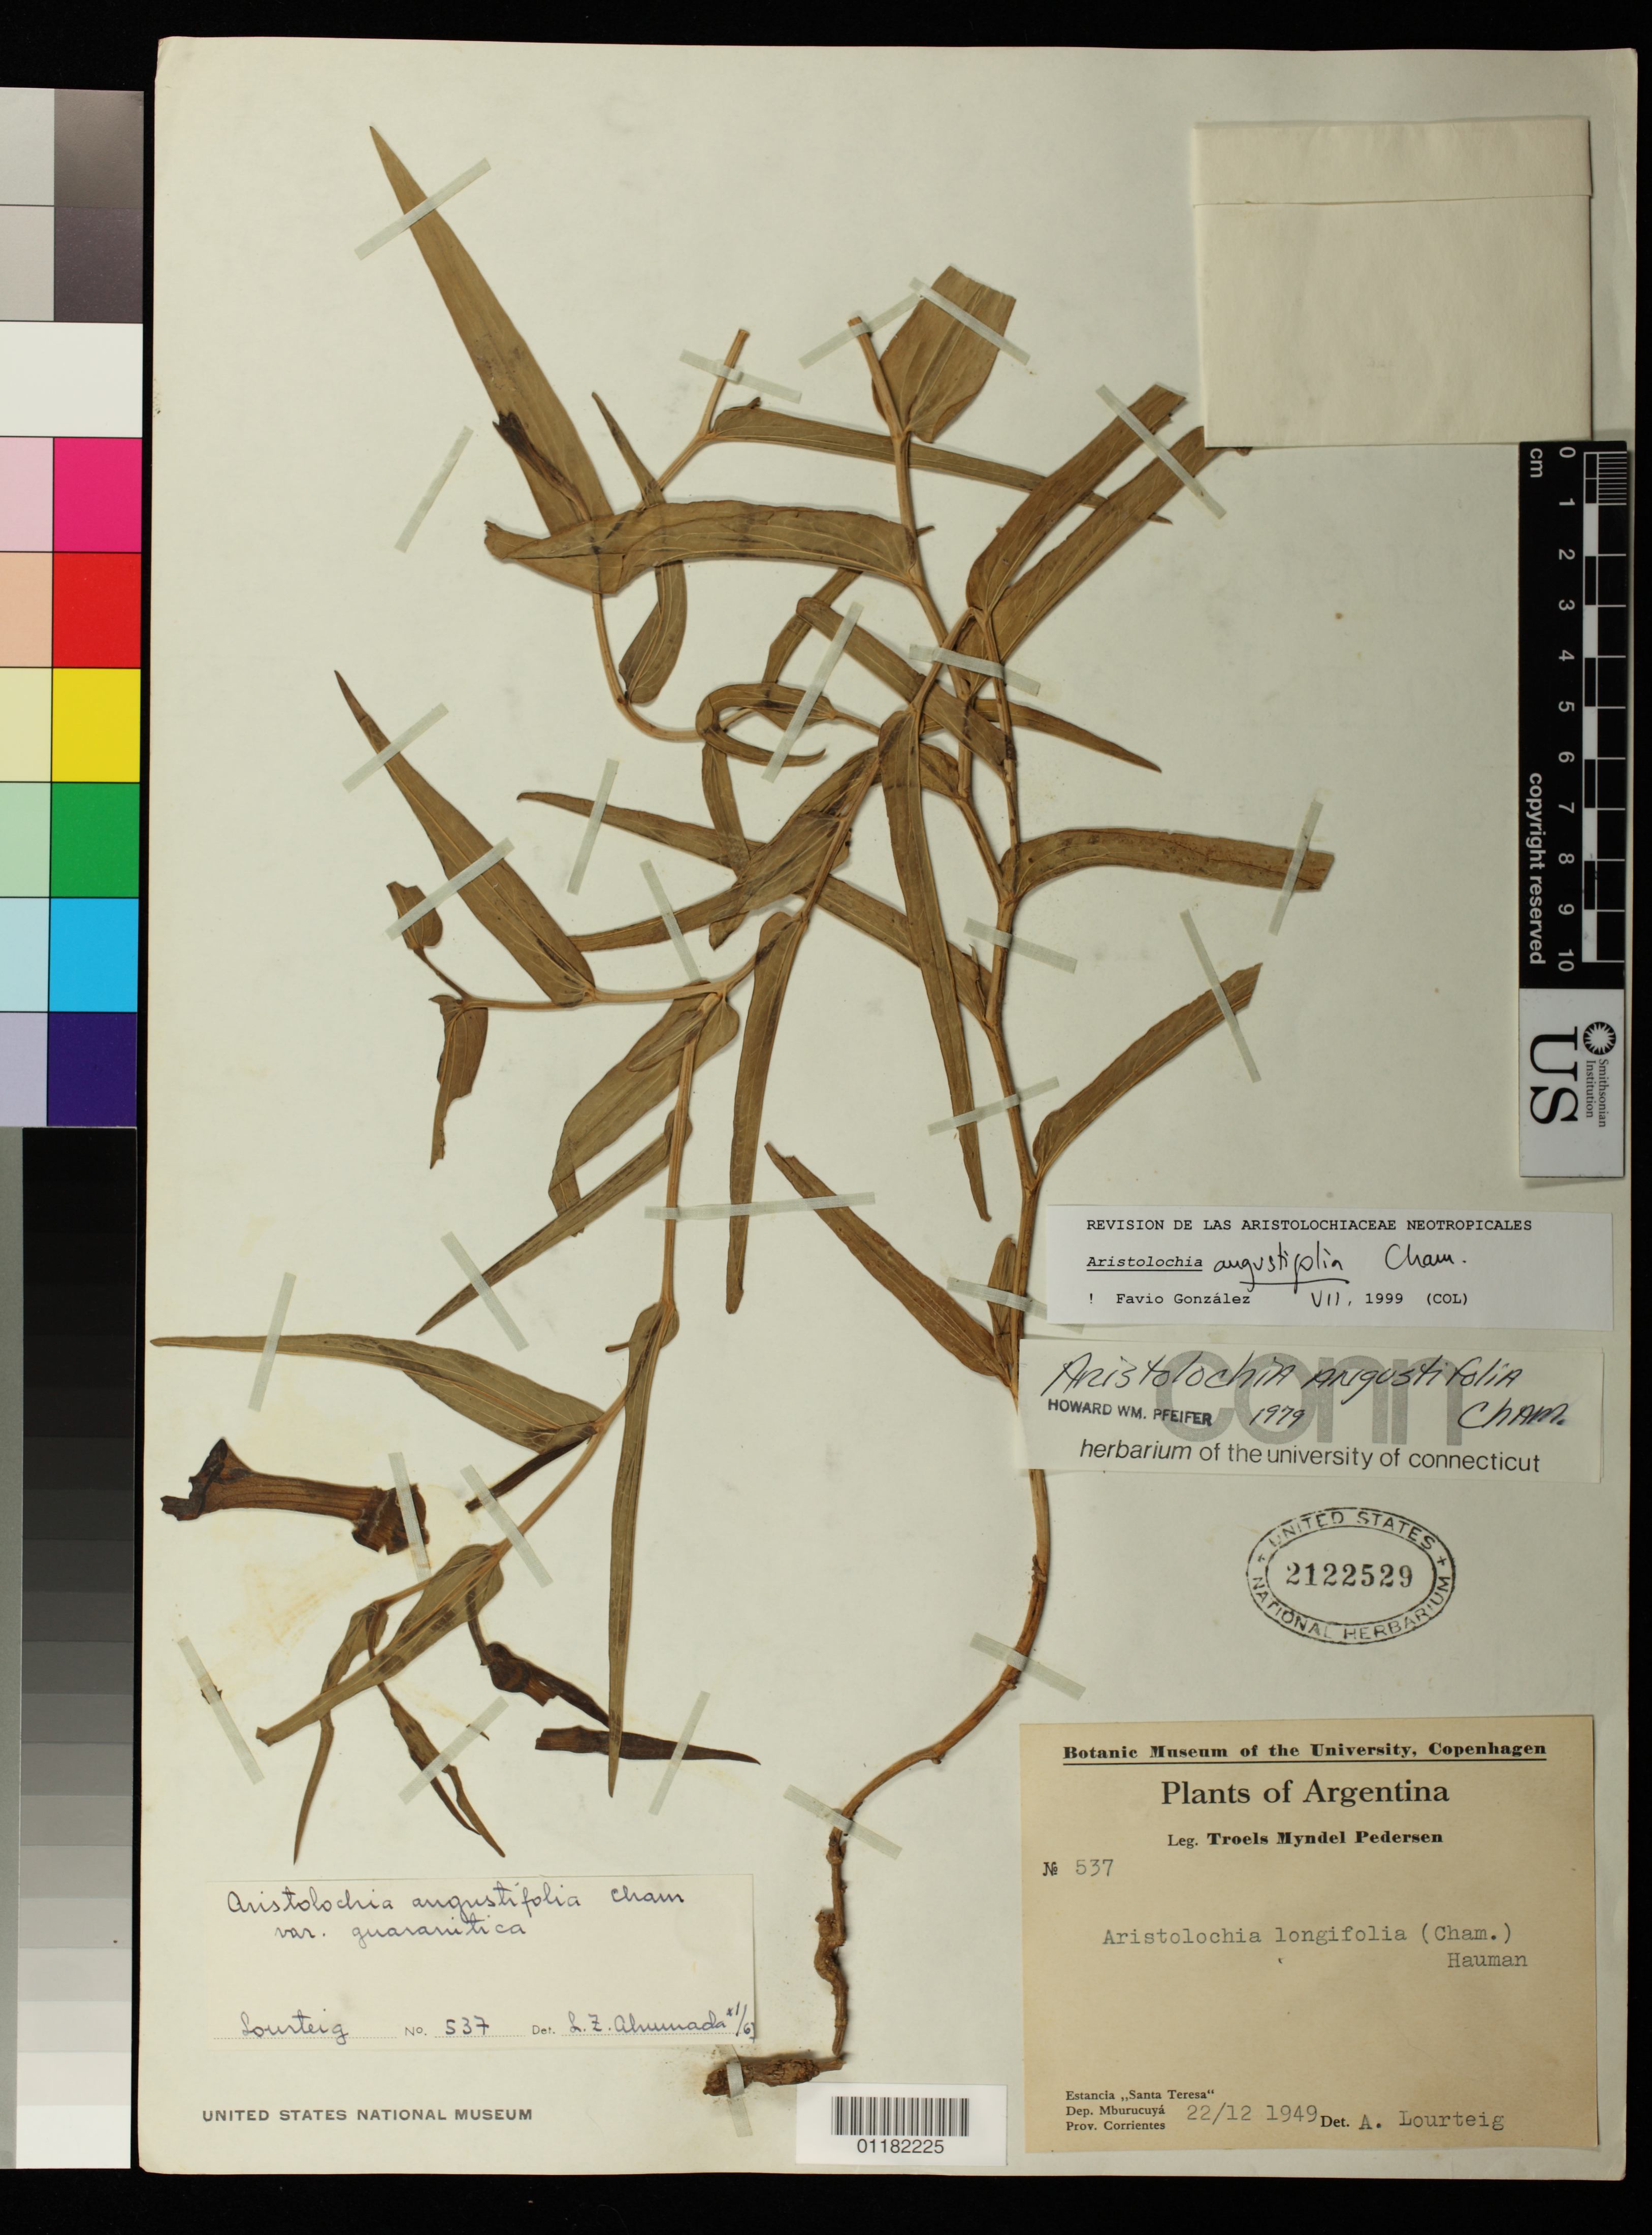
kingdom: Plantae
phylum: Tracheophyta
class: Magnoliopsida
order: Piperales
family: Aristolochiaceae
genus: Aristolochia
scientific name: Aristolochia angustifolia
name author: Cham.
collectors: T. M. Pedersen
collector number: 537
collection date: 1949-12-22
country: Argentina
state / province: Corrientes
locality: Estancia "Santa Teresa" Dep. Mburucuyá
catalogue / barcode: US 2122529